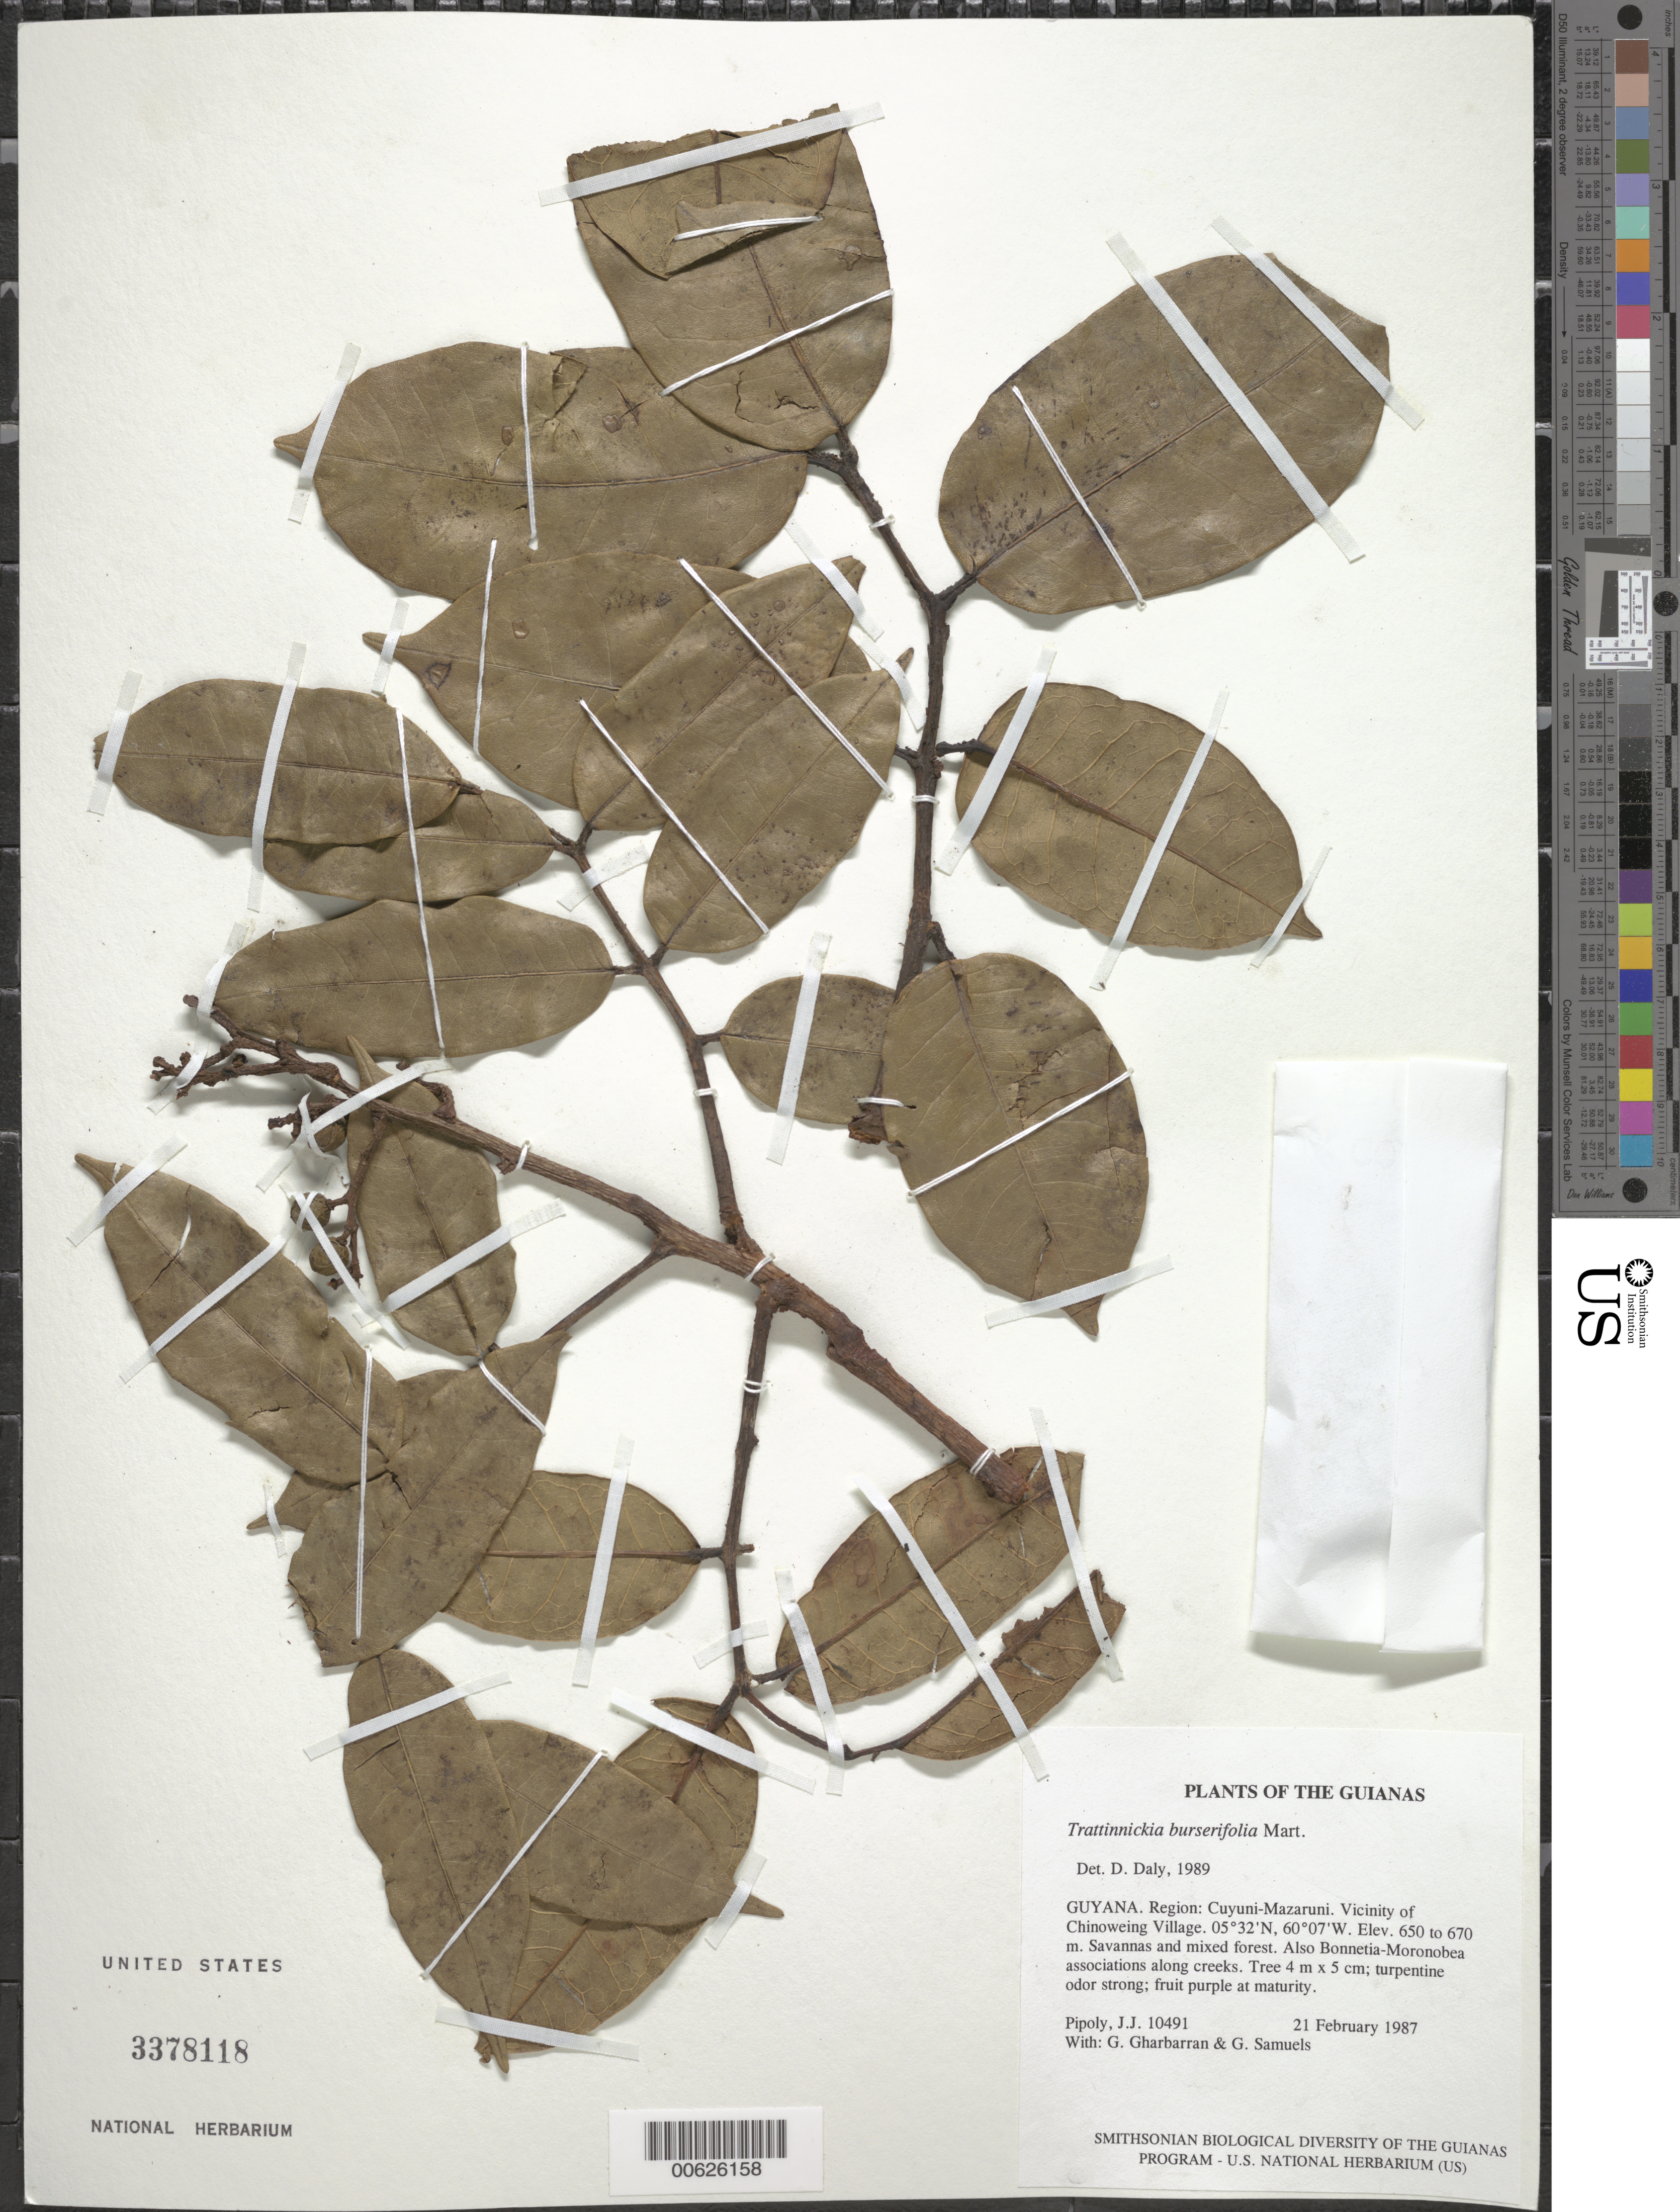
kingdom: Plantae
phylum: Tracheophyta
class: Magnoliopsida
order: Sapindales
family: Burseraceae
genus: Trattinnickia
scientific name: Trattinnickia burserifolia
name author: Mart.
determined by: Daly, D. C.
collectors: J. J. Pipoly, G. Gharbarran & G. Samuels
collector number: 10491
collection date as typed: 21 February 1987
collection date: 1987-02-21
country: Guyana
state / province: Cuyuni-Mazaruni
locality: Vicinity of Chinoweing Village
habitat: Savannas and mixed forest. Also Bonnetia-Moronobea associations along creeks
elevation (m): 650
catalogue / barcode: US 3378118